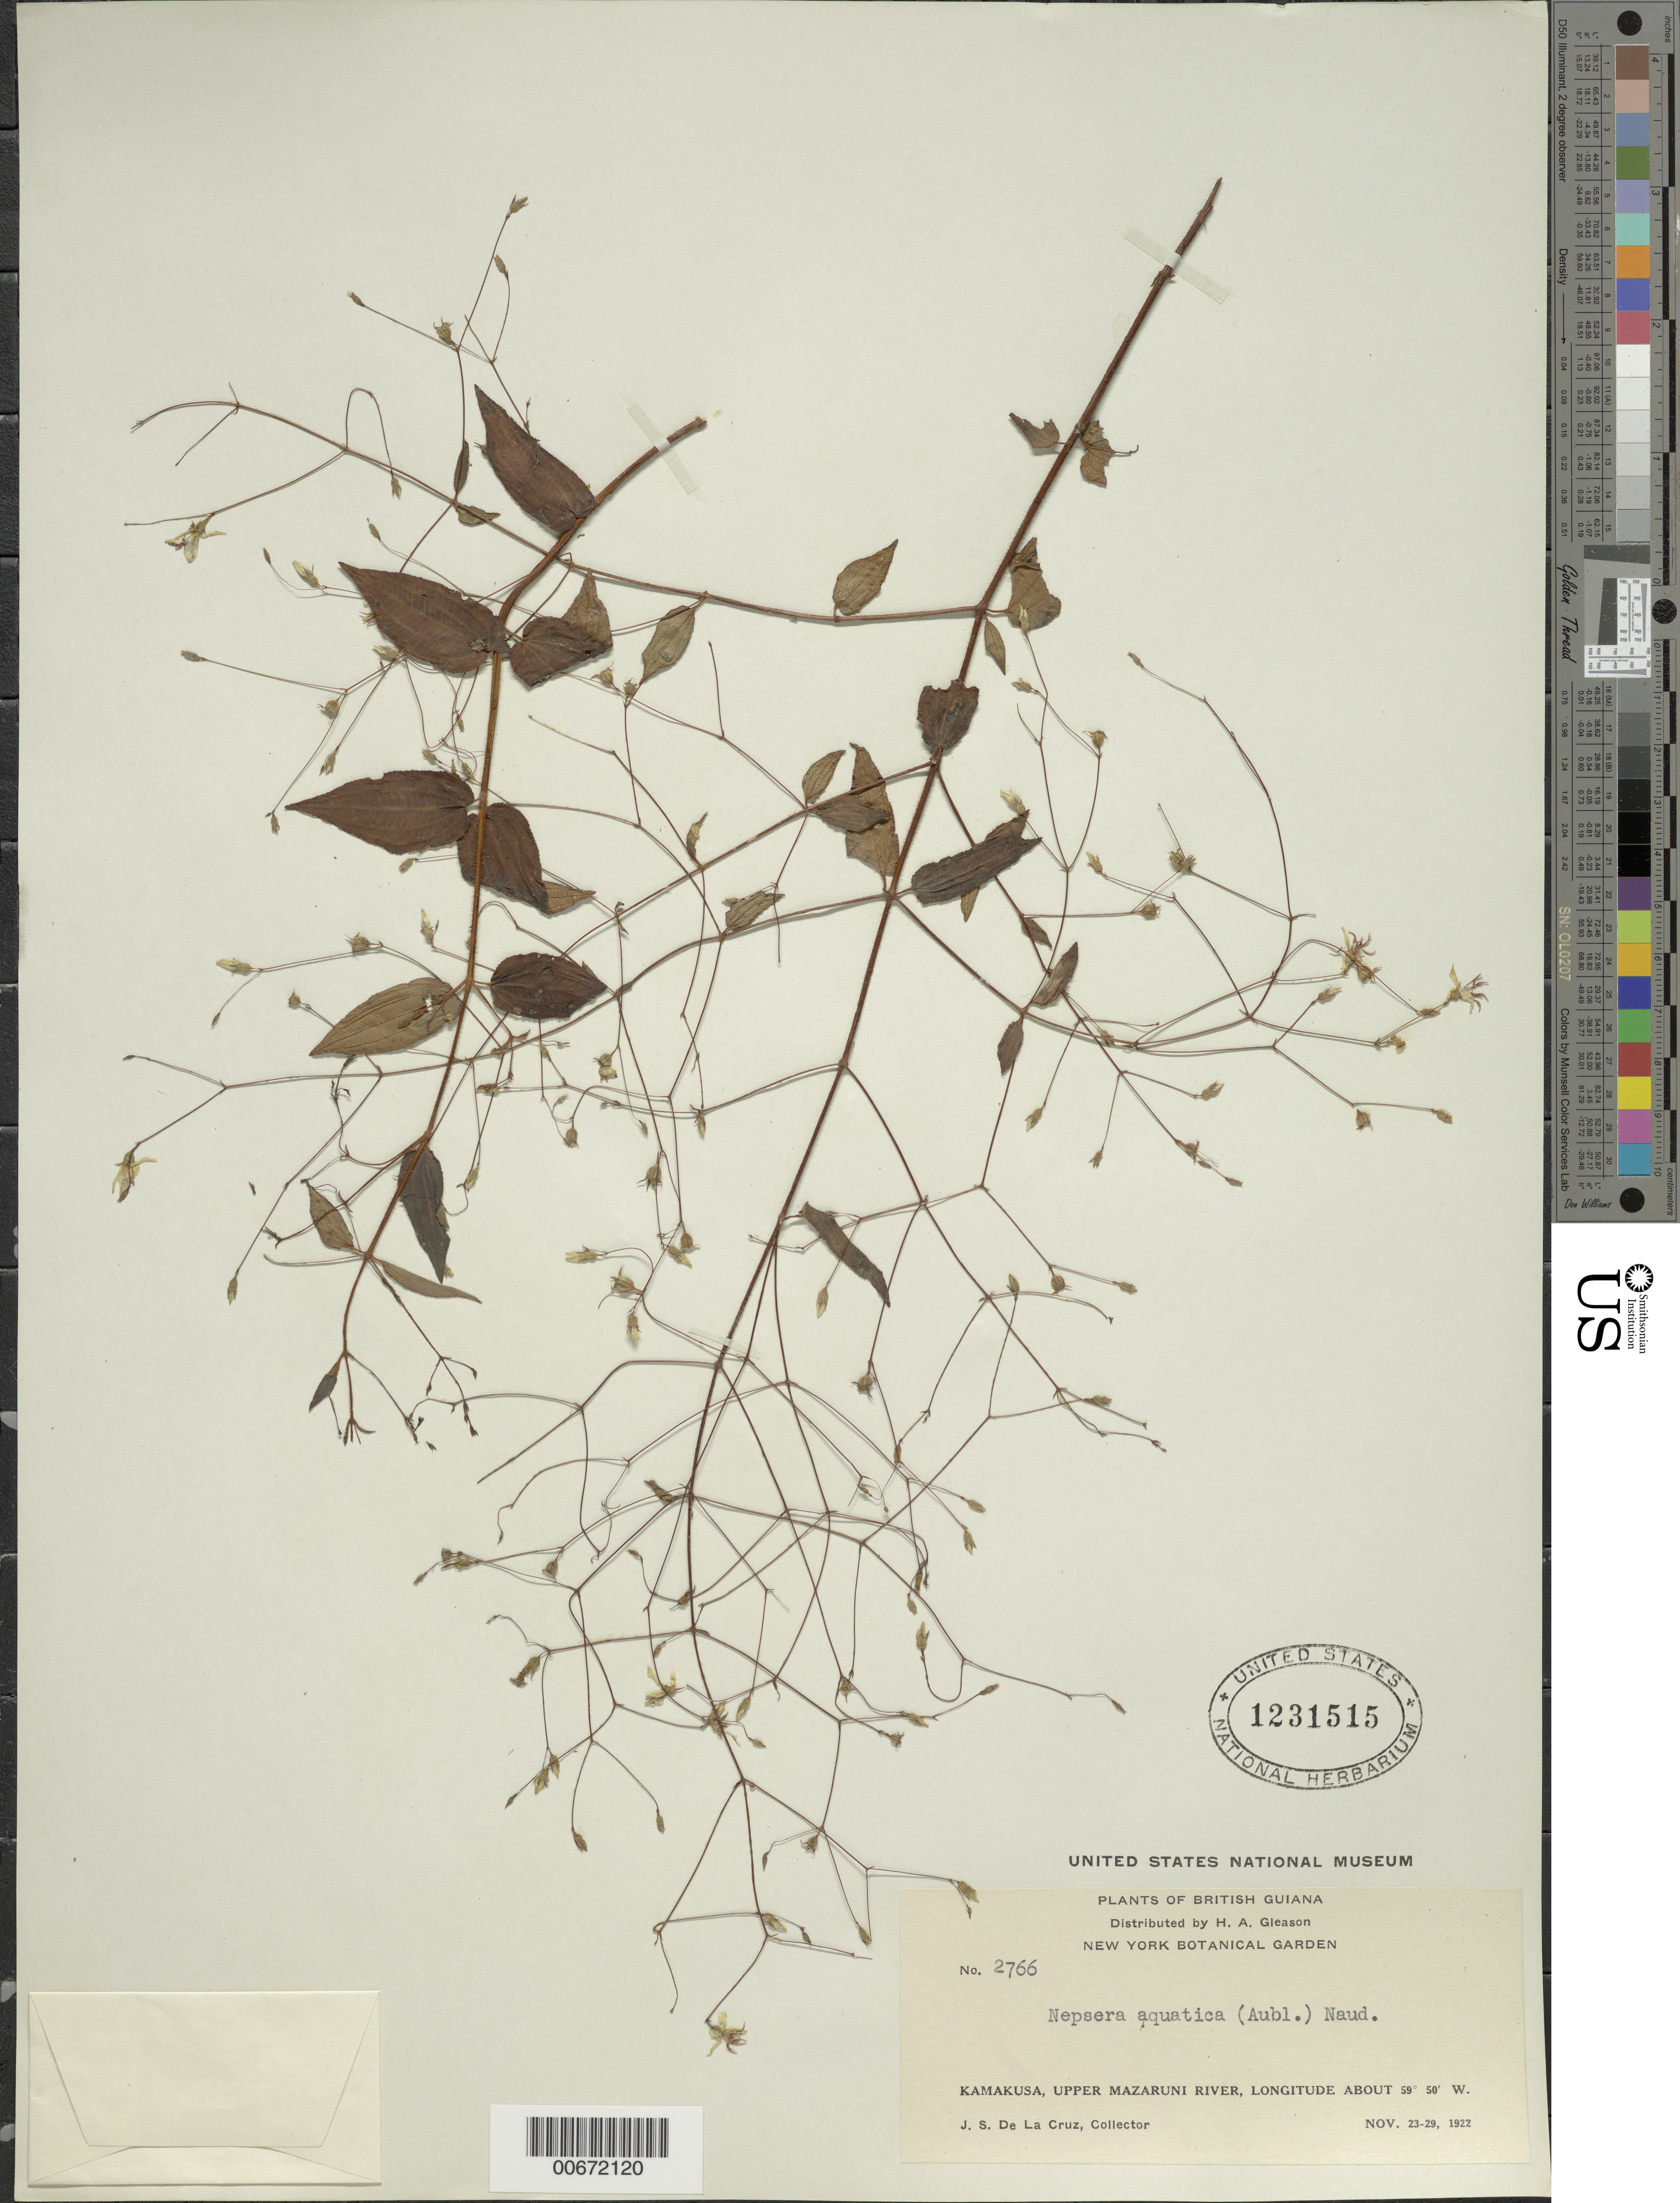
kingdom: Plantae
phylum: Tracheophyta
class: Magnoliopsida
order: Myrtales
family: Melastomataceae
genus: Nepsera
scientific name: Nepsera aquatica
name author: (Aubl.) Naudin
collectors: J. S. de la Cruz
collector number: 2766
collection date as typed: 23-Nov-22 to 29-Nov-22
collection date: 1922-11-23/1922-11-29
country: Guyana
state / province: Cuyuni-Mazaruni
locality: Kamakusa, Upper Mazaruni R.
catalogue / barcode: US 1231515